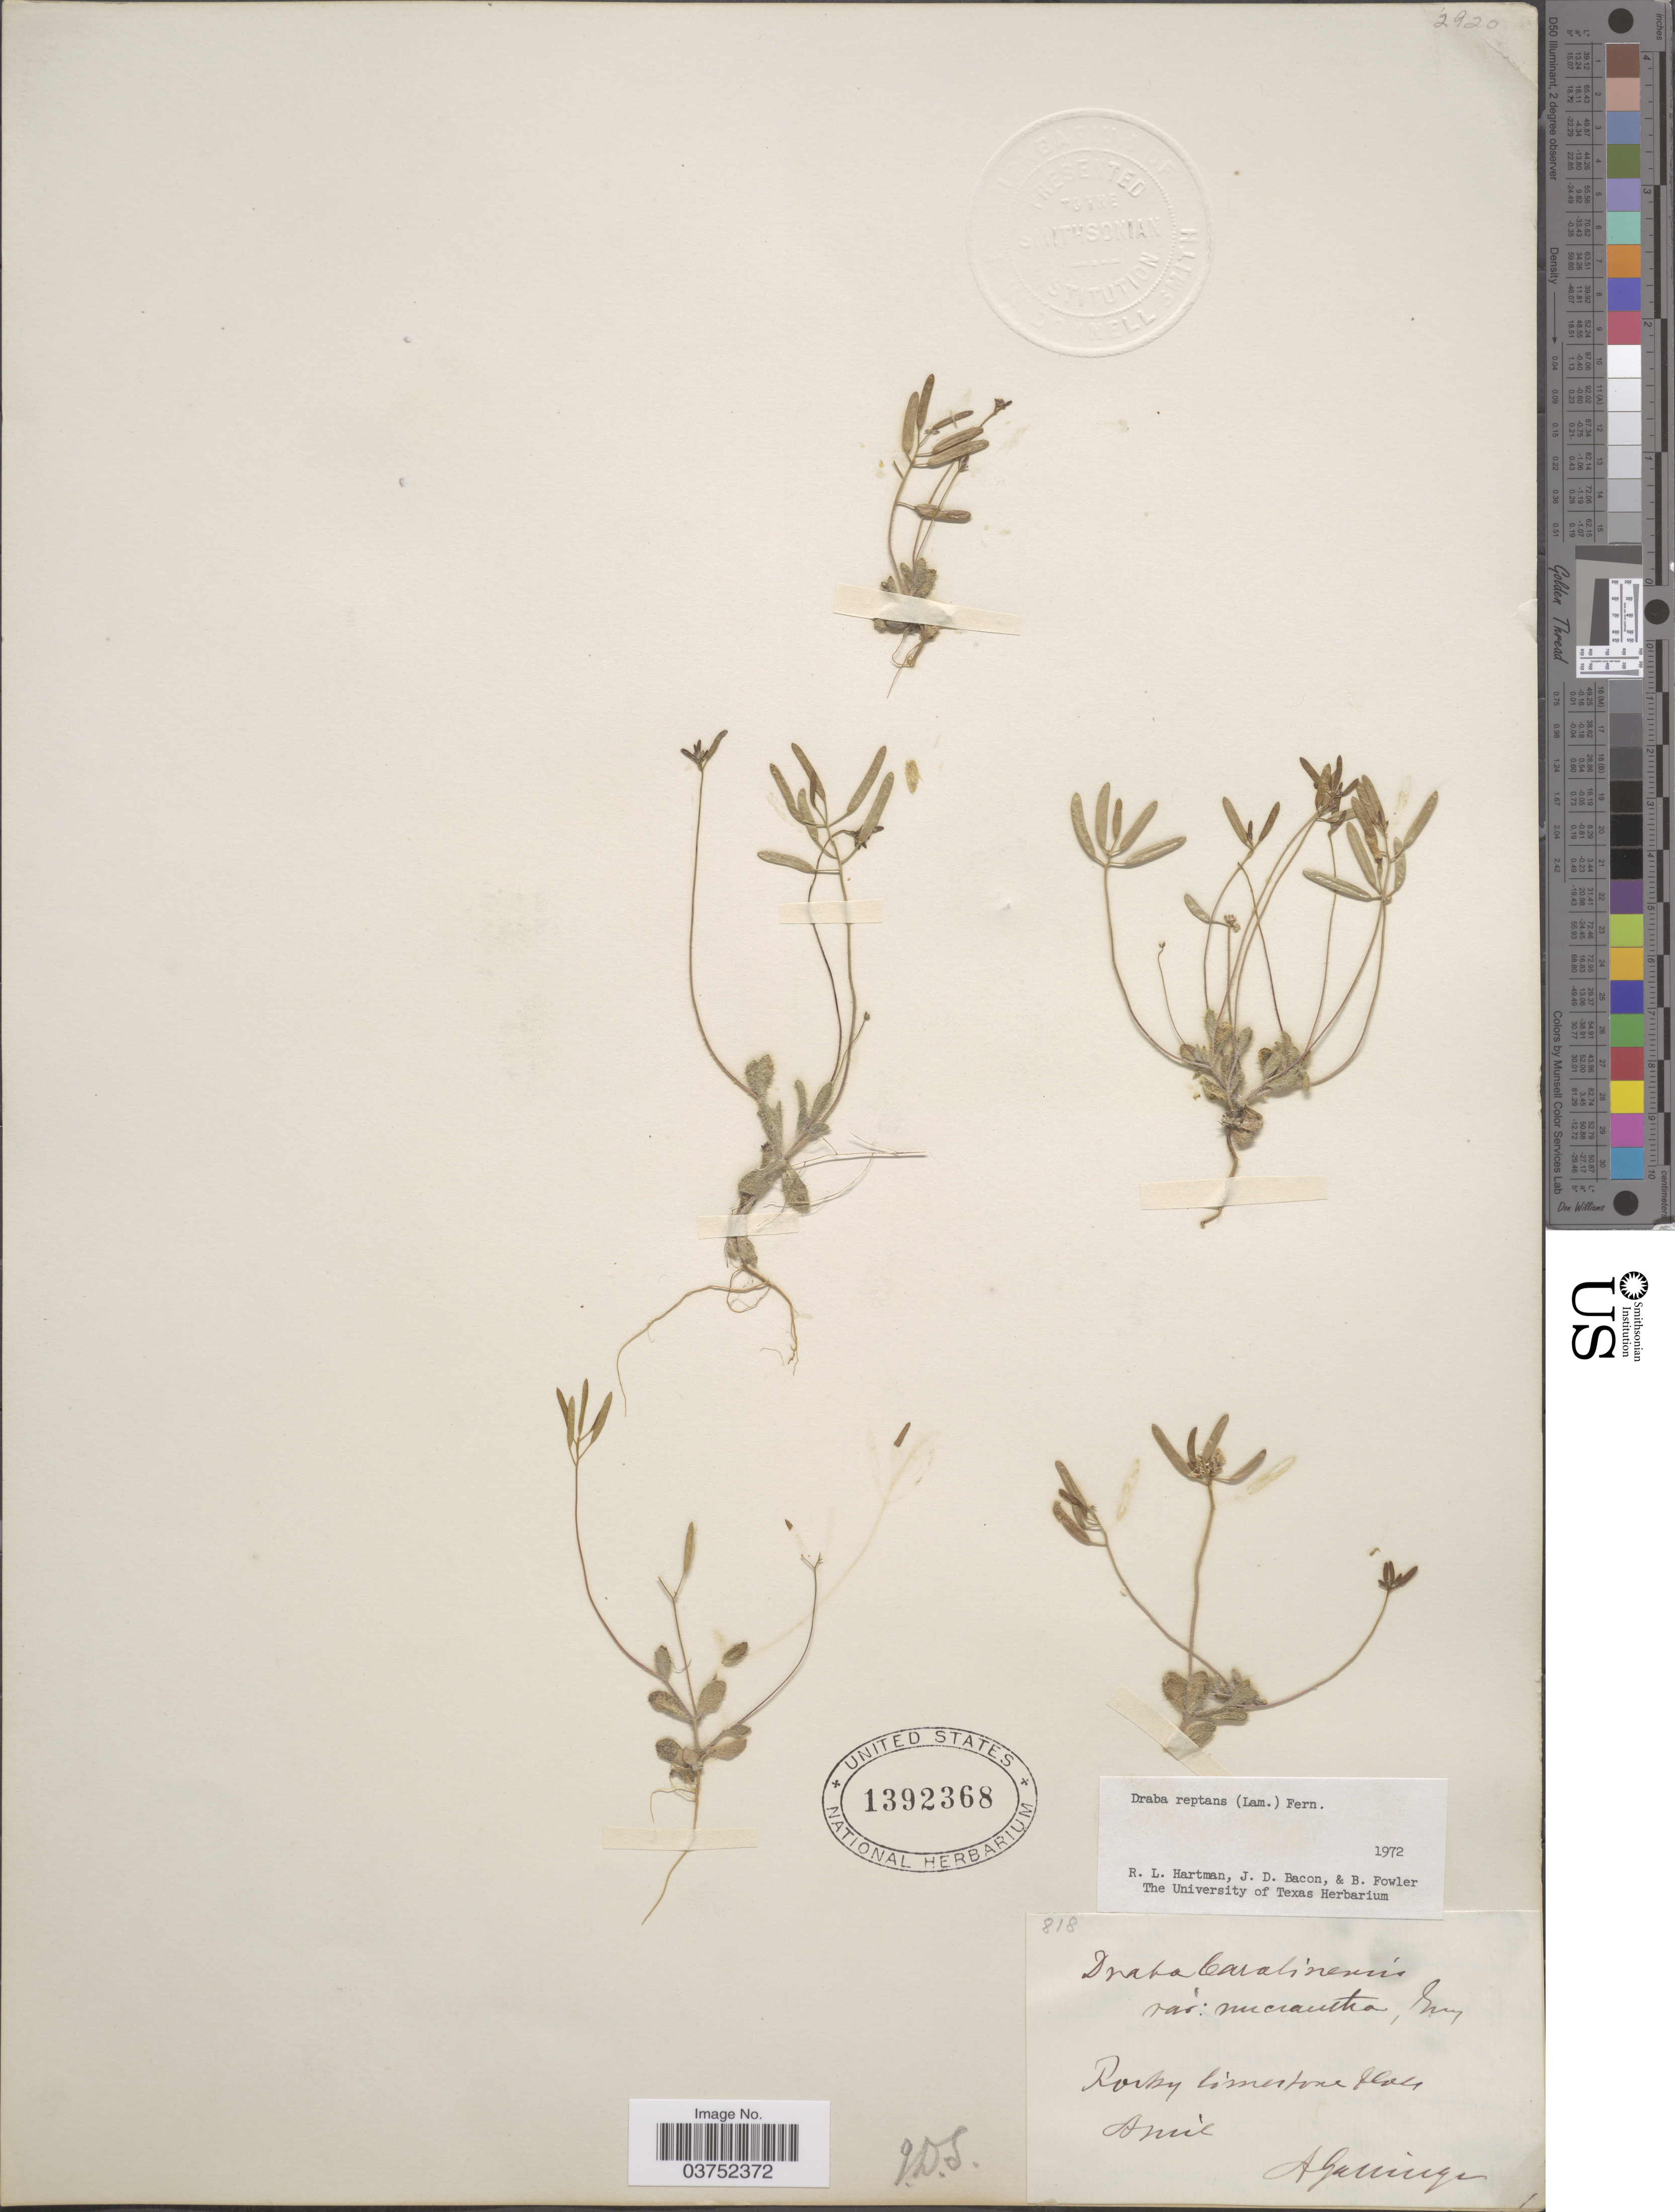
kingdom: Plantae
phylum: Tracheophyta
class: Magnoliopsida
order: Brassicales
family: Brassicaceae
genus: Draba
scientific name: Draba reptans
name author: (Lam.) Fernald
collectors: A. Gattinger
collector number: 818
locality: Rocky limestone flats.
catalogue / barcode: US 1392368